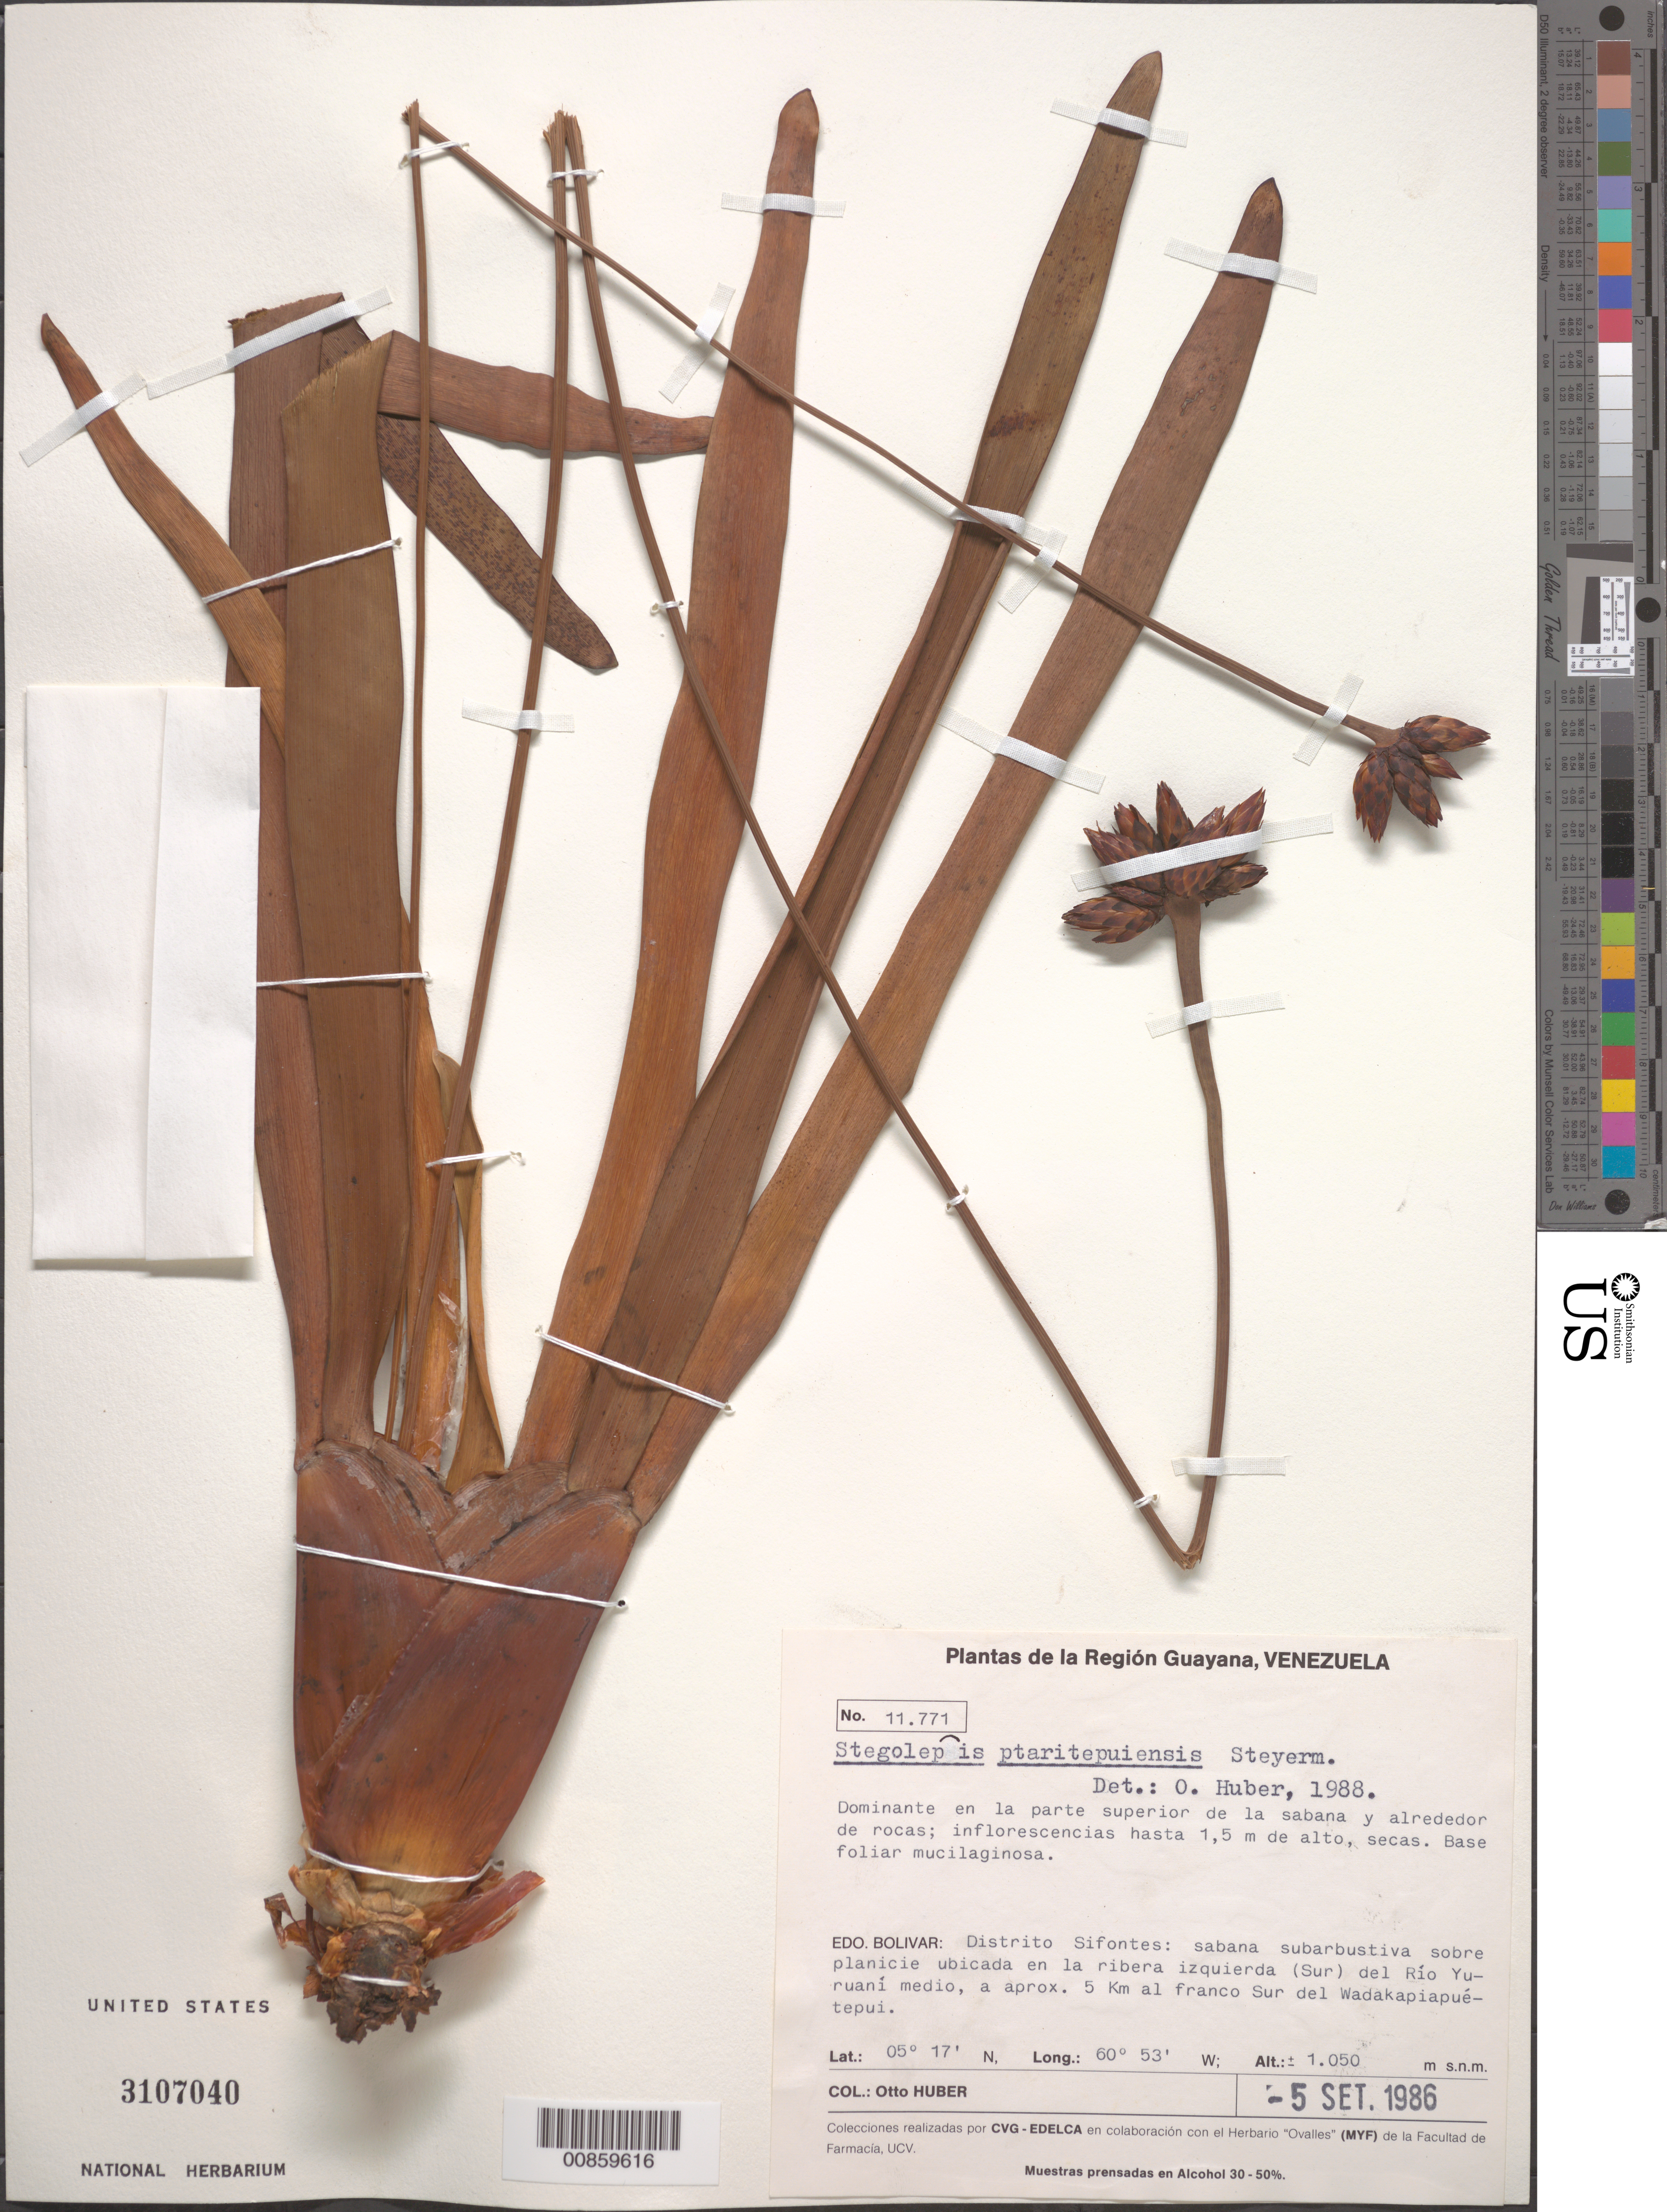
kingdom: Plantae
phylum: Tracheophyta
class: Liliopsida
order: Poales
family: Rapateaceae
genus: Stegolepis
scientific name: Stegolepis ptaritepuiensis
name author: Steyerm.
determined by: Huber, Otto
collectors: O. Huber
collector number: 11771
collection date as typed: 5-Sep-86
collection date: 1986-09-05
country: Venezuela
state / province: Bolívar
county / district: Sifontes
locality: Río Yuruani medio, en la ribera izquierda (Sur), aprox. 5 km al franco Sur del Wadakapiapuetepuí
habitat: Sabana subarbustiva sobre planicie ubicada.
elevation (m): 1050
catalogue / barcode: US 3107040